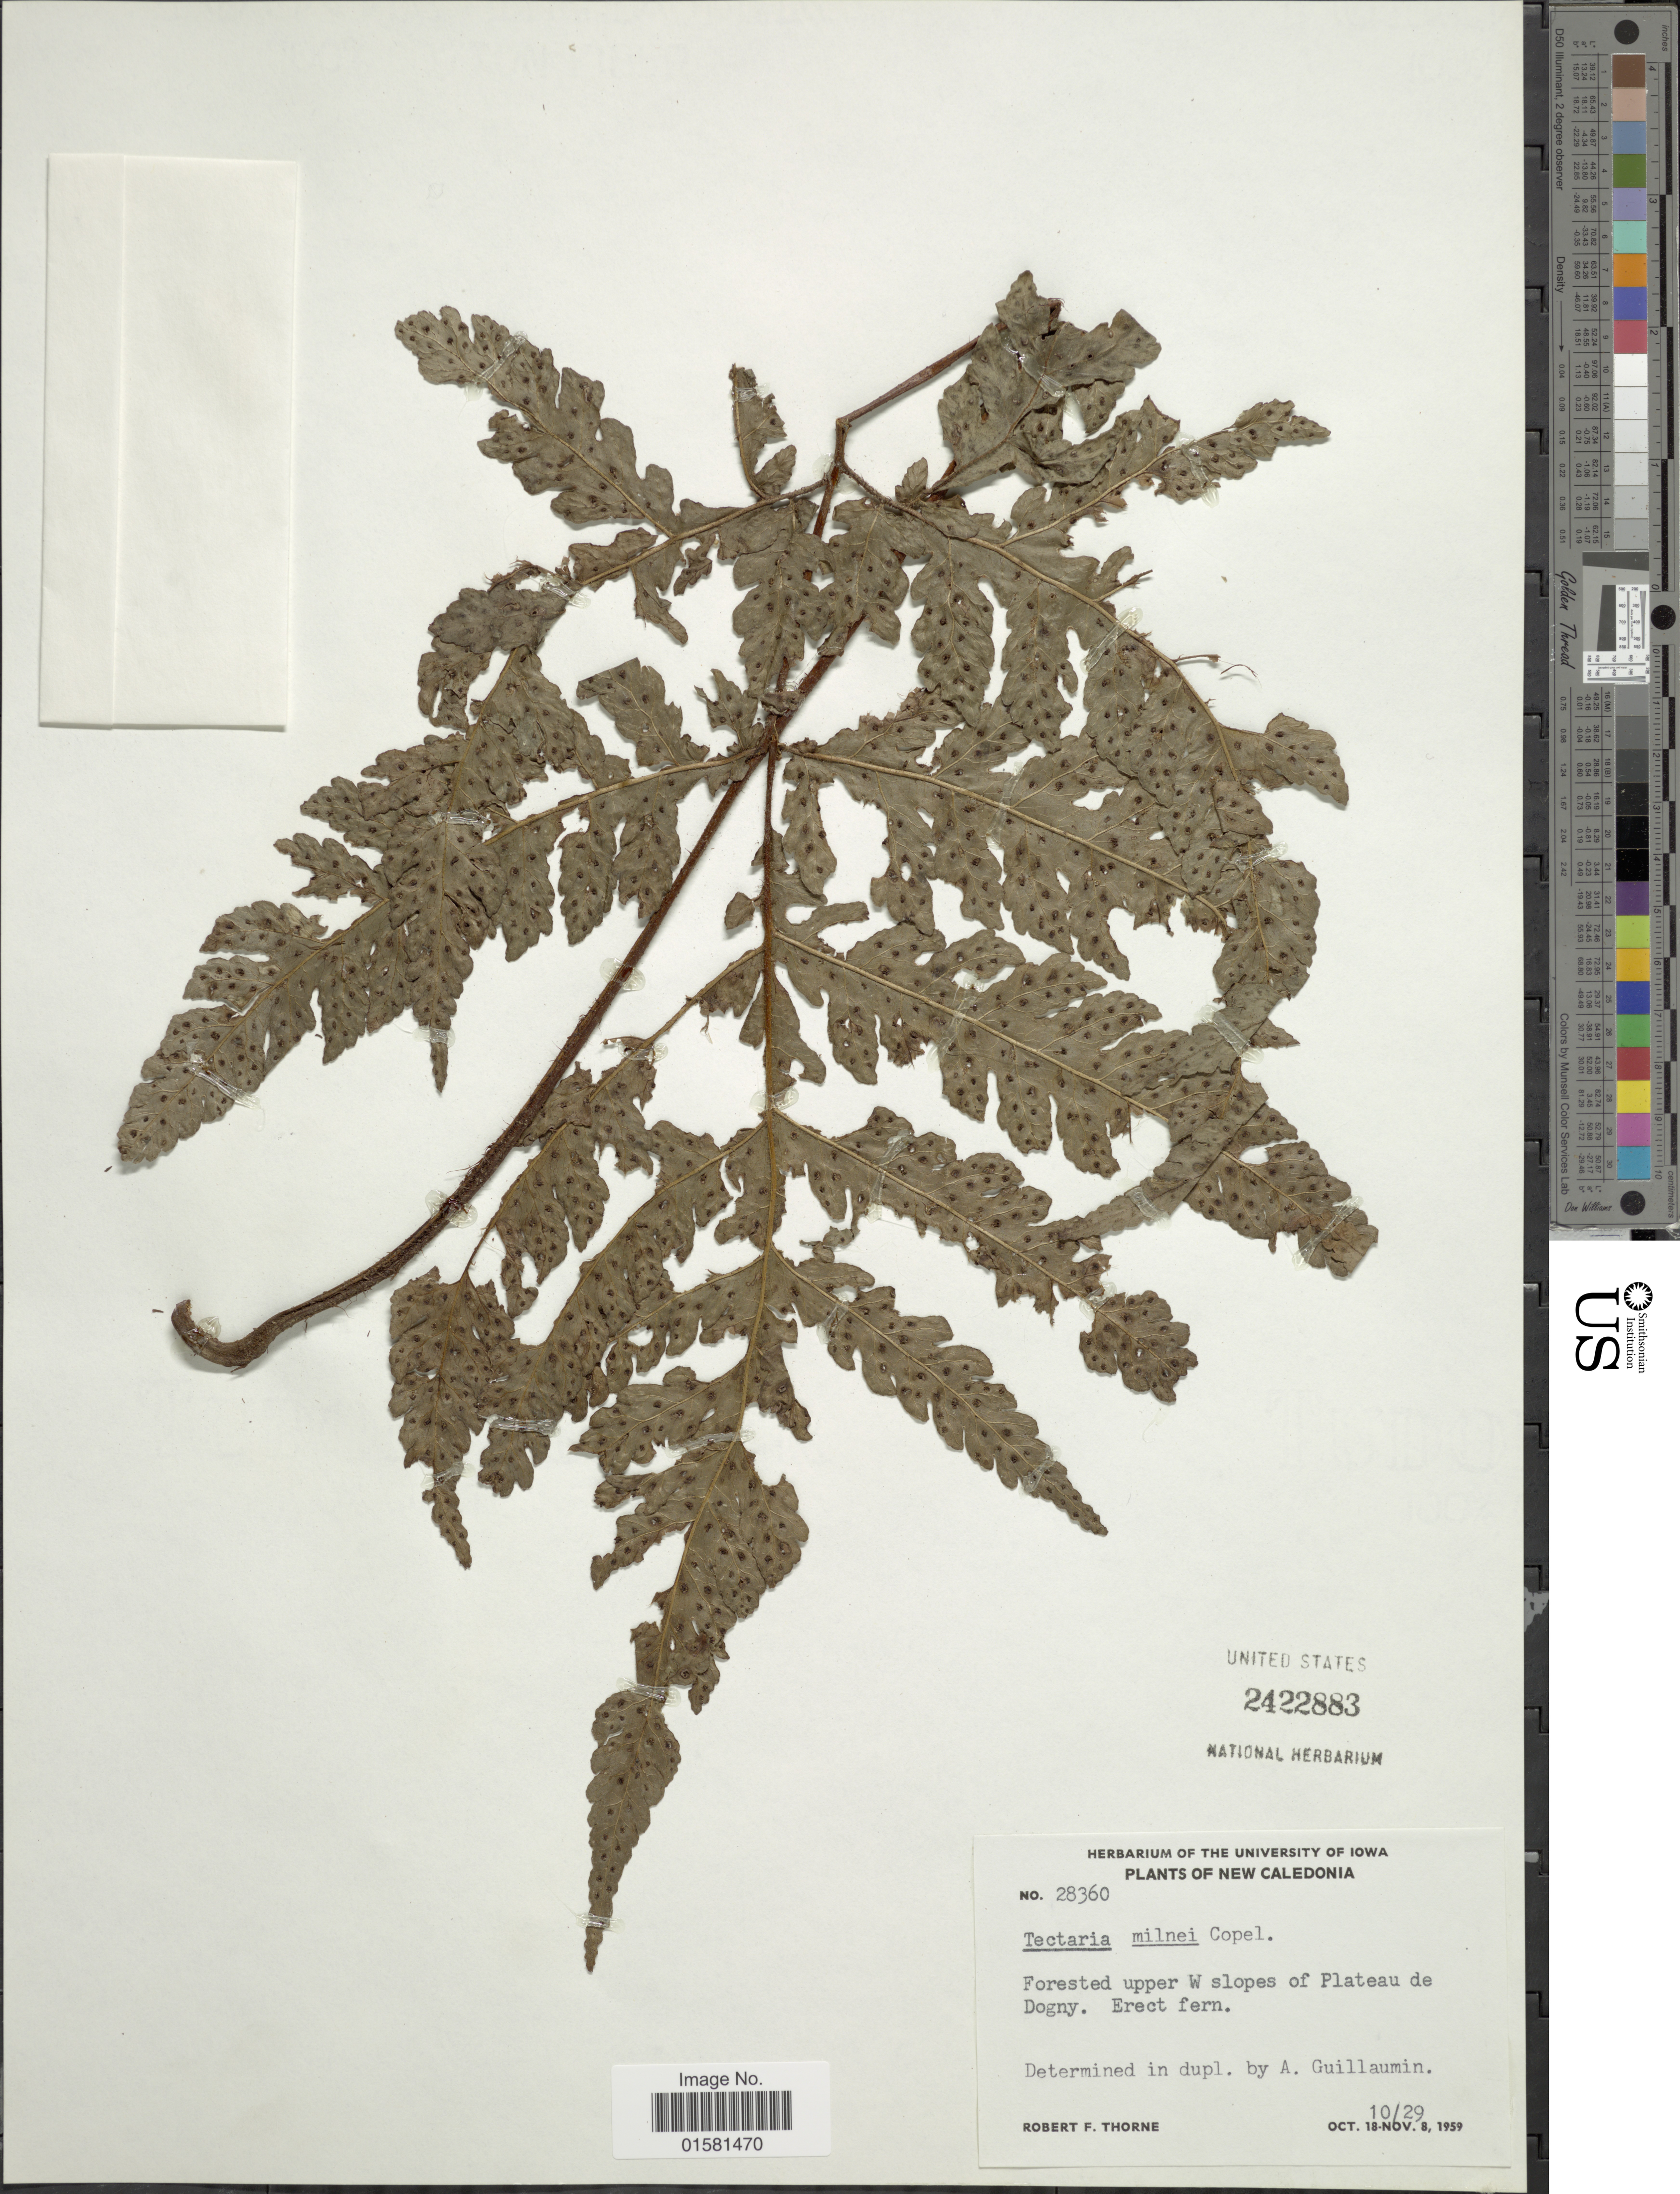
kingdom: Plantae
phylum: Tracheophyta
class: Polypodiopsida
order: Polypodiales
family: Tectariaceae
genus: Tectaria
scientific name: Tectaria sinuata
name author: (L. f.) C. Chr.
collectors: R. F. Thorne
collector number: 28360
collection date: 1959-10-29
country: New Caledonia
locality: New Caledonia, forested upper W slopes of plateau de Dogny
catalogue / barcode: US 2422883